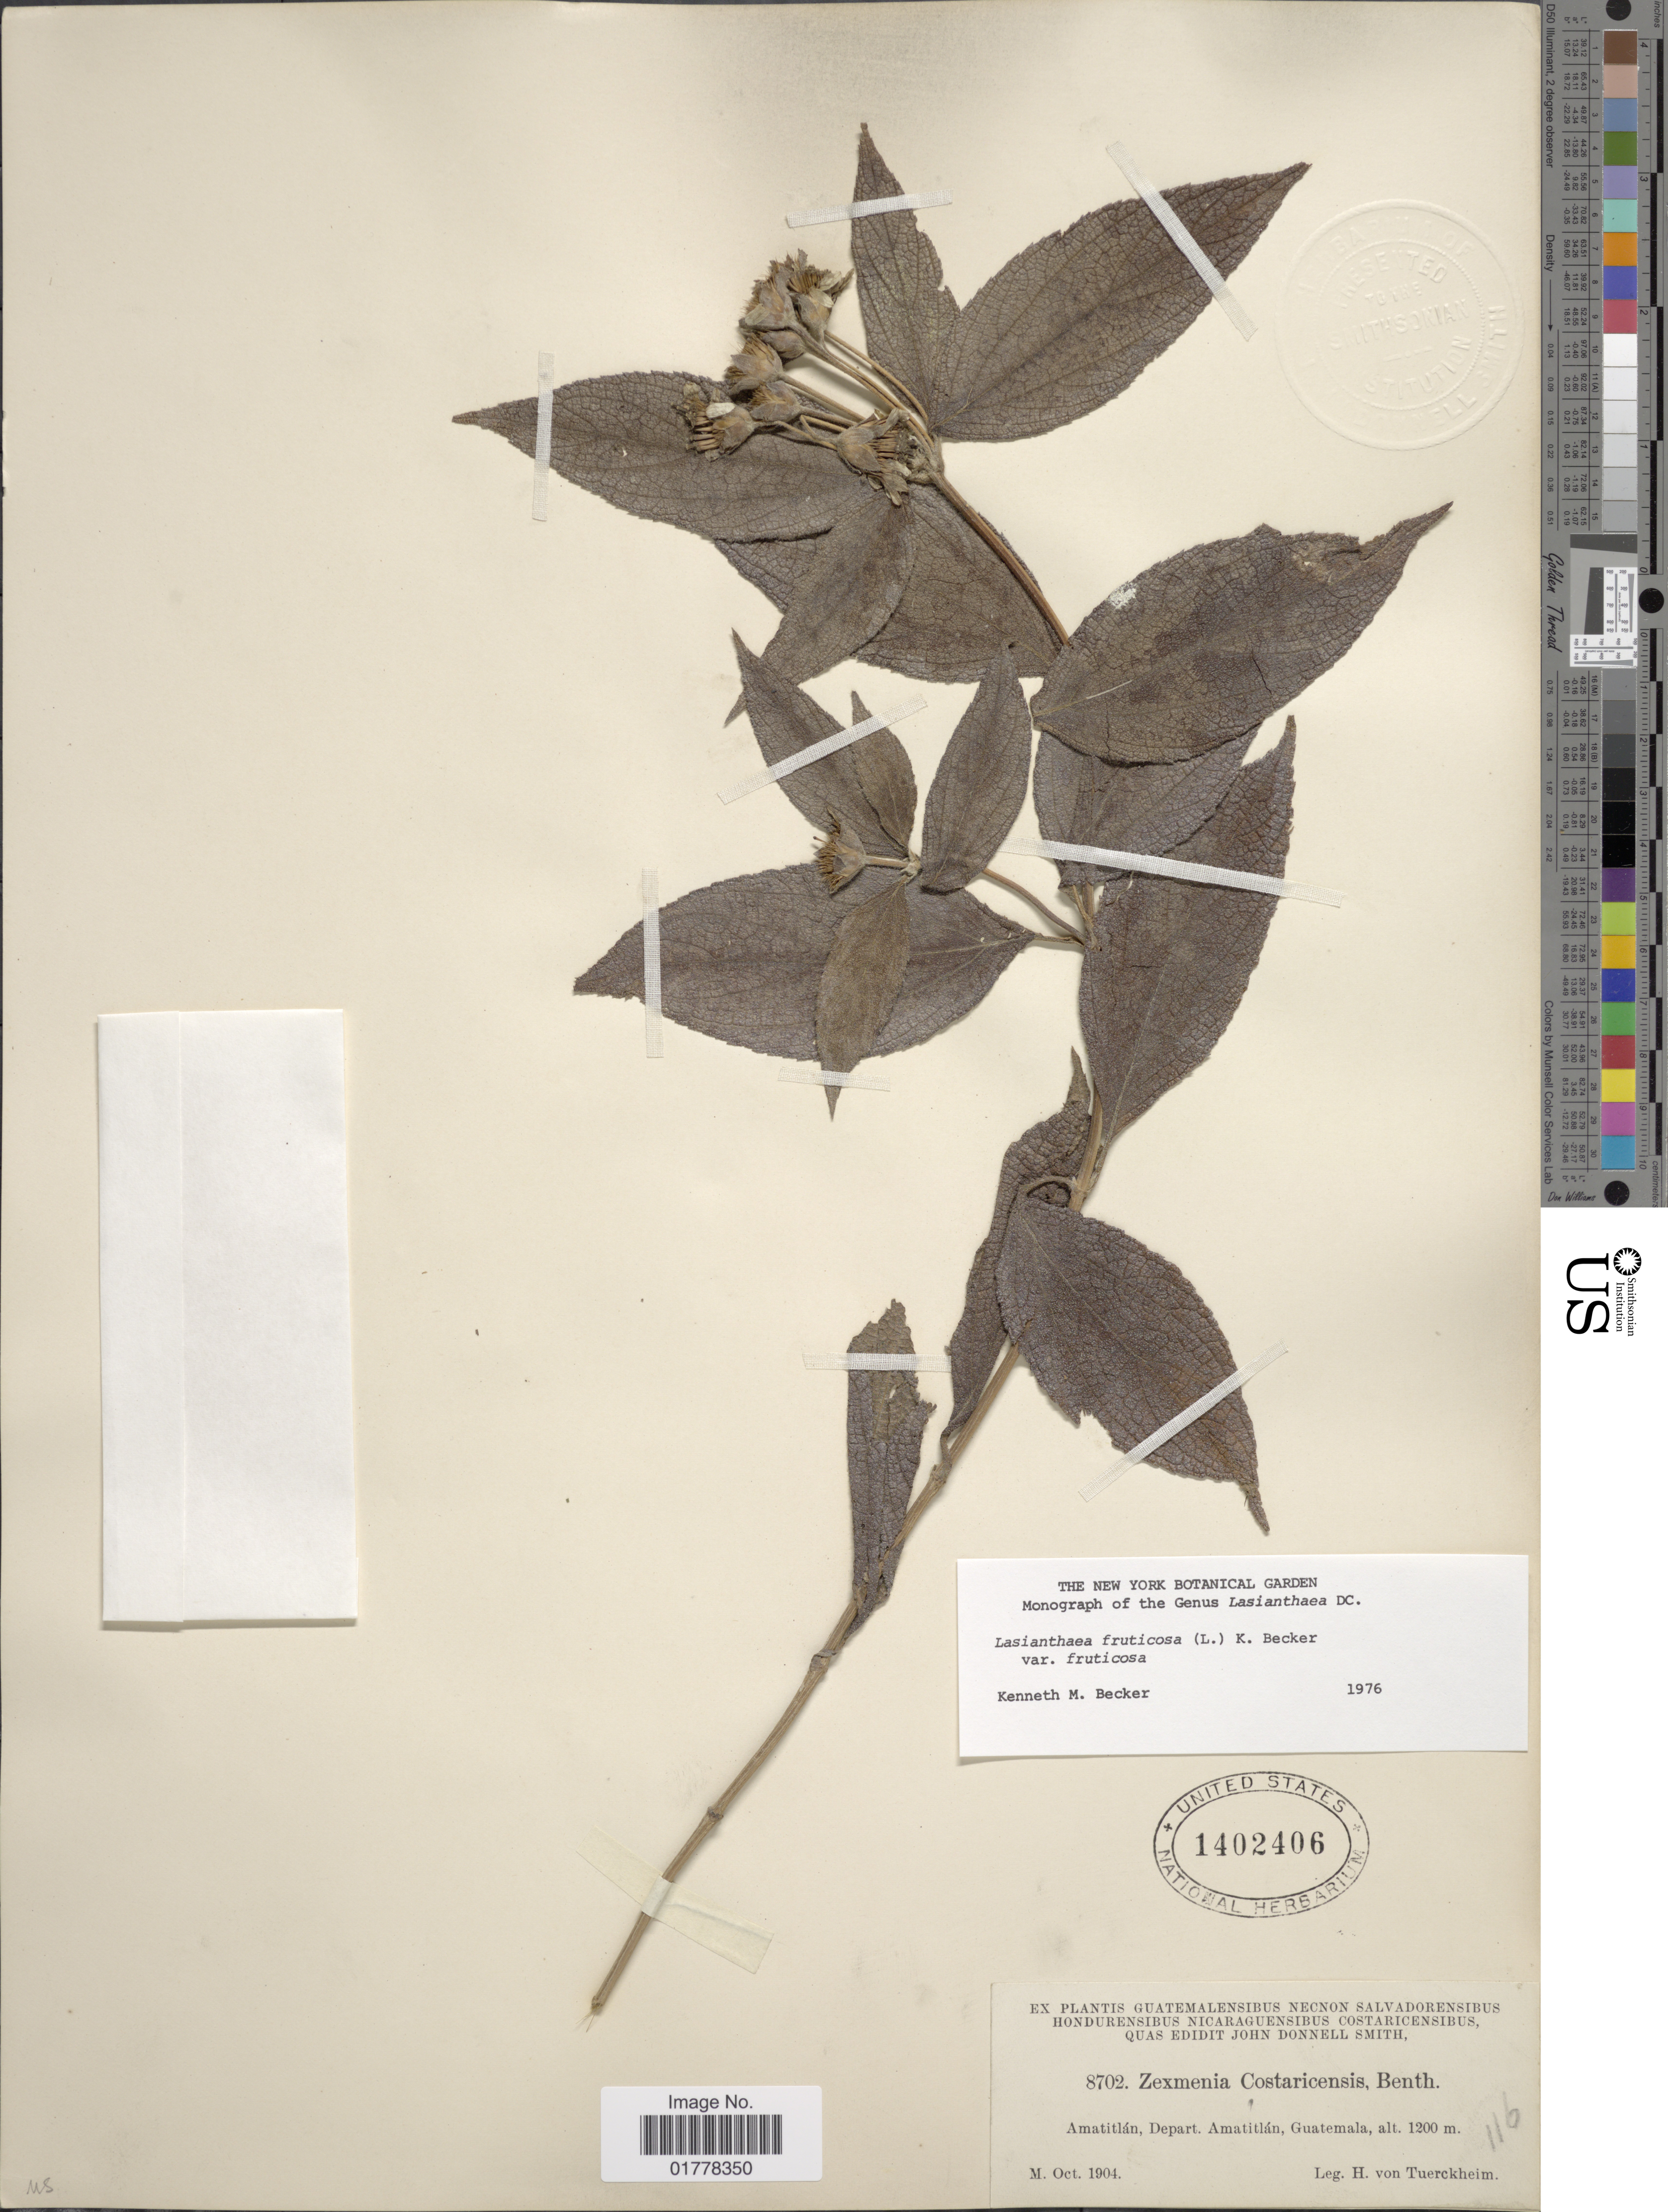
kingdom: Plantae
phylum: Tracheophyta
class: Magnoliopsida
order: Asterales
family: Asteraceae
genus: Lasianthaea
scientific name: Lasianthaea fruticosa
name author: (L.) K.M. Becker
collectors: H. von Türckheim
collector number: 8702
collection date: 1904-10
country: Guatemala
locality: Amatitlán, Depart. Amatitlán, Guatemala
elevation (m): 1200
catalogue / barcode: US 1402406